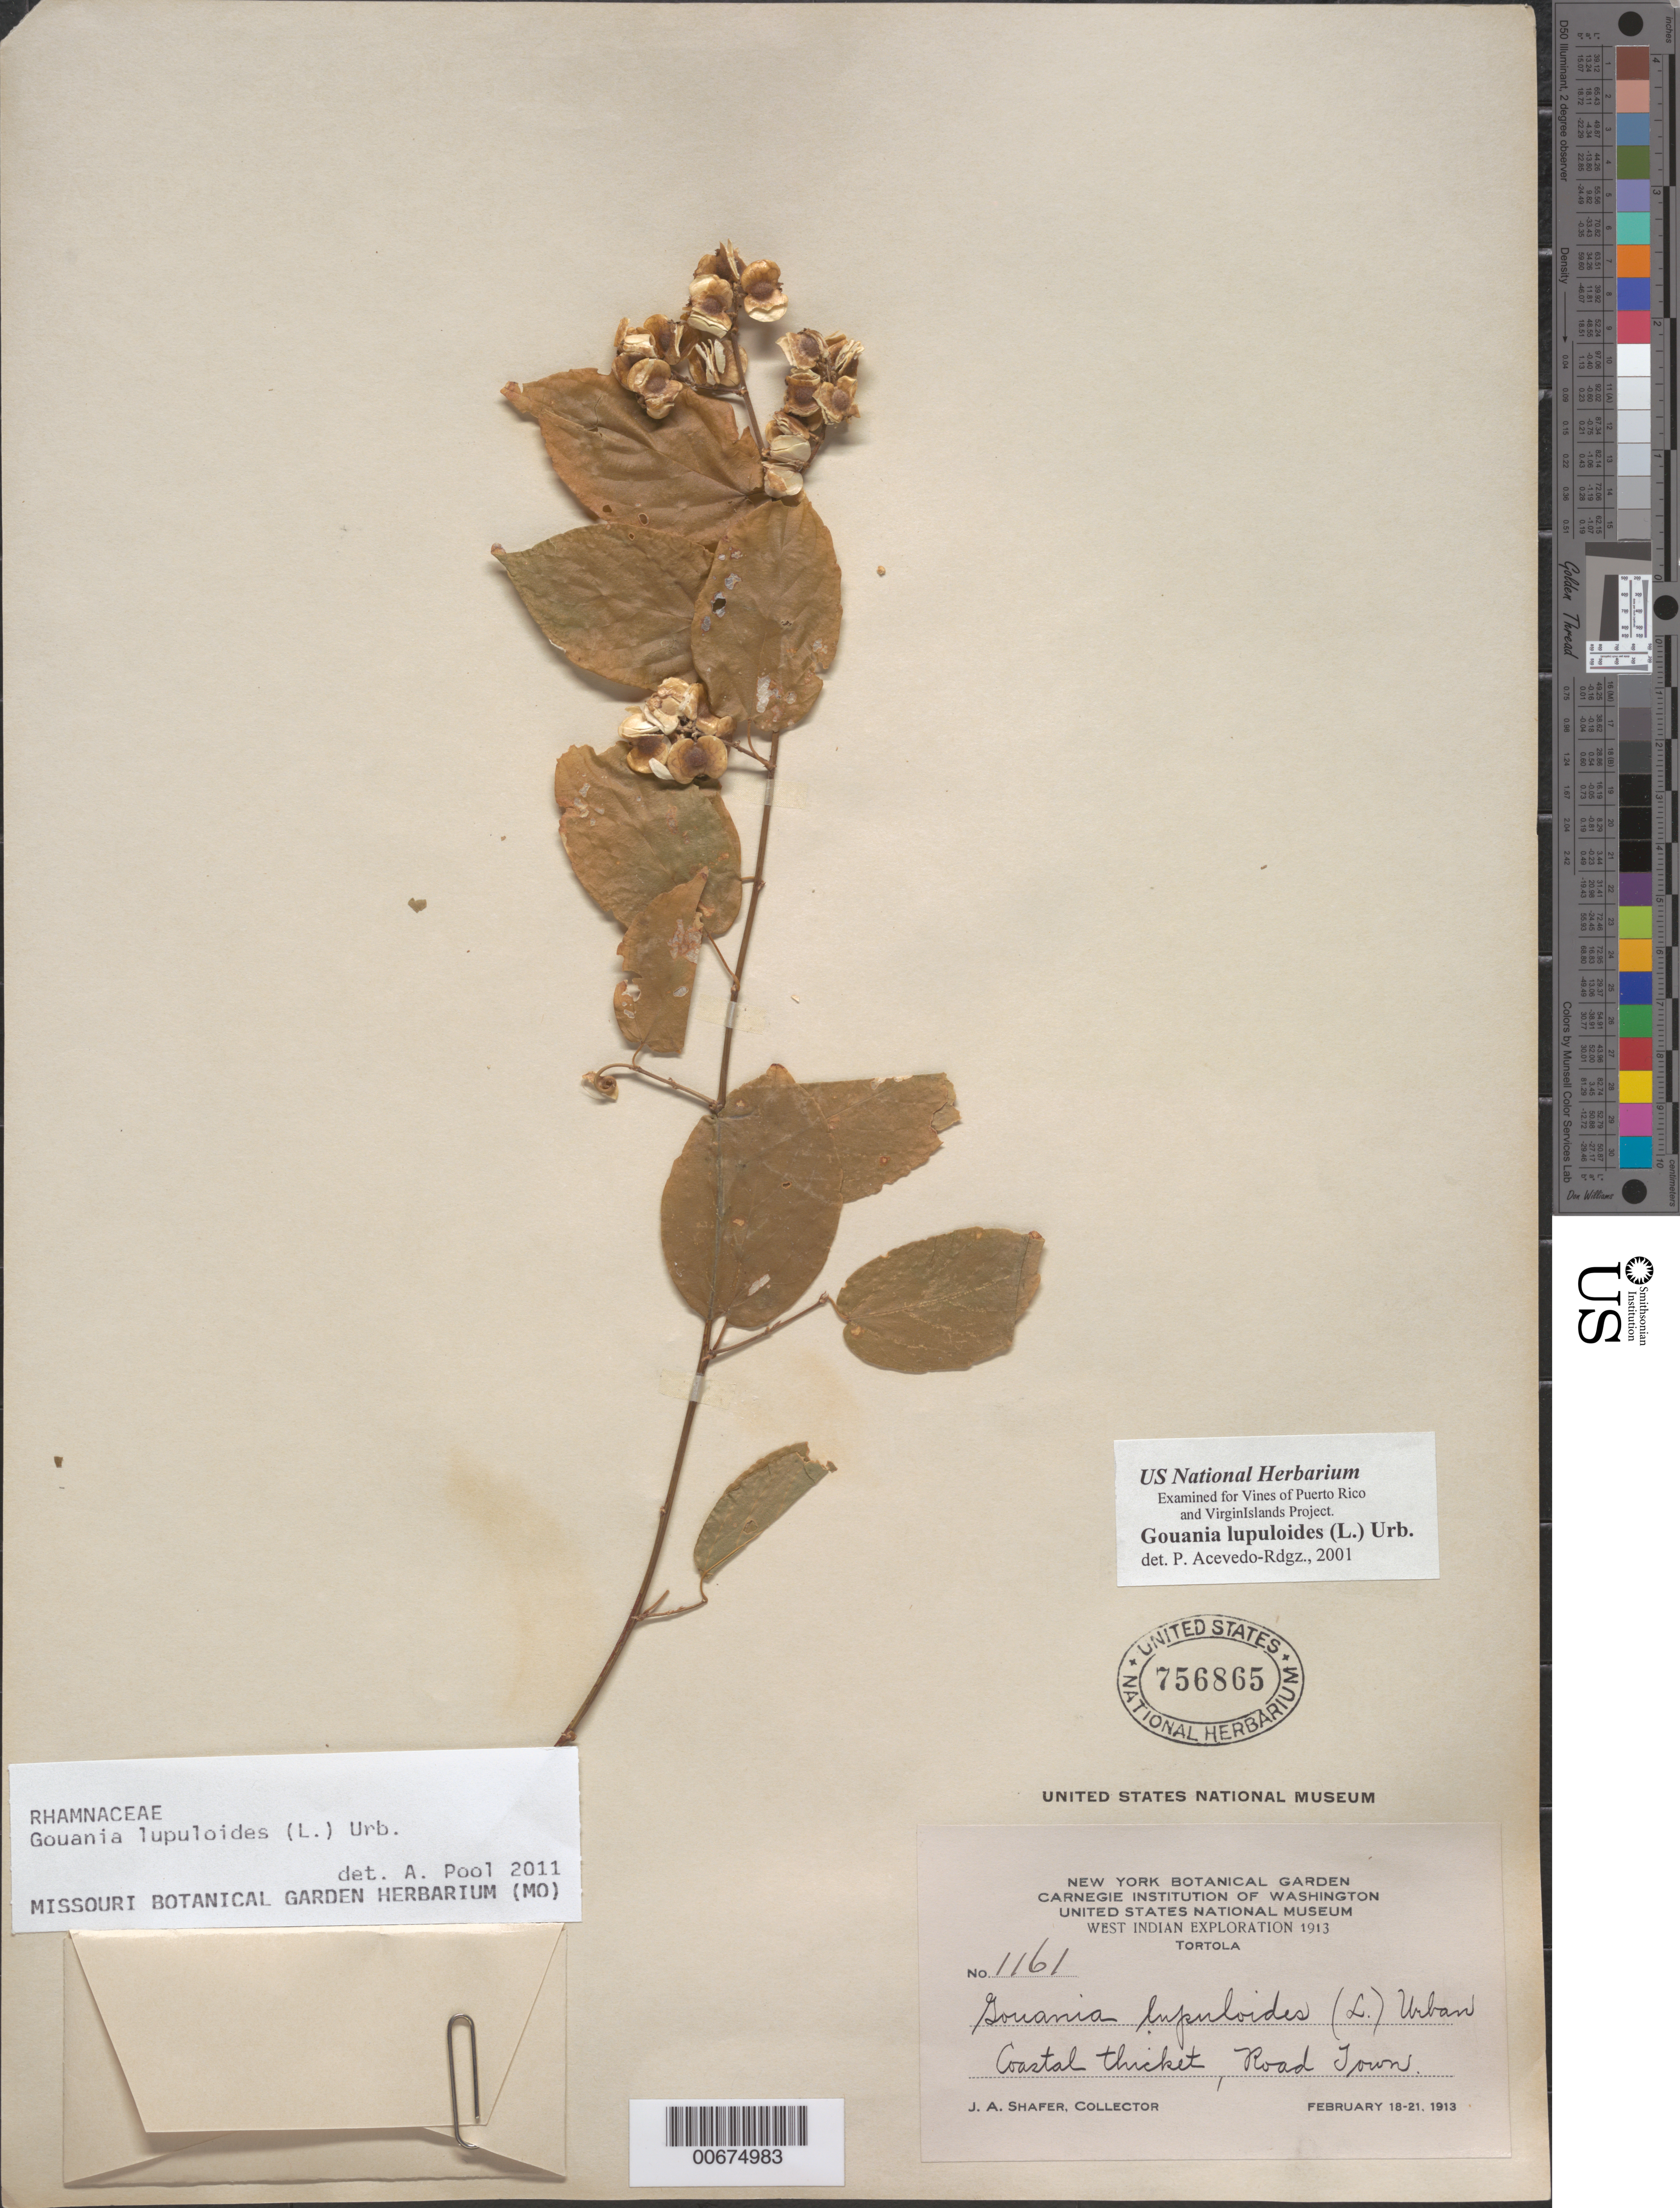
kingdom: Plantae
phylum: Tracheophyta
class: Magnoliopsida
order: Rosales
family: Rhamnaceae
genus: Gouania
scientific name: Gouania lupuloides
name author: (L.) Urb.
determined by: Pool, A., (MO), Missouri Botanical Garden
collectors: J. A. Shafer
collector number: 1161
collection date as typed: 18 Feb 1913 to 21 Feb 1913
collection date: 1913-02-18/1913-02-21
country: British Virgin Islands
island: Tortola I.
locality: Road Town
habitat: Coastal thicket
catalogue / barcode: US 756865